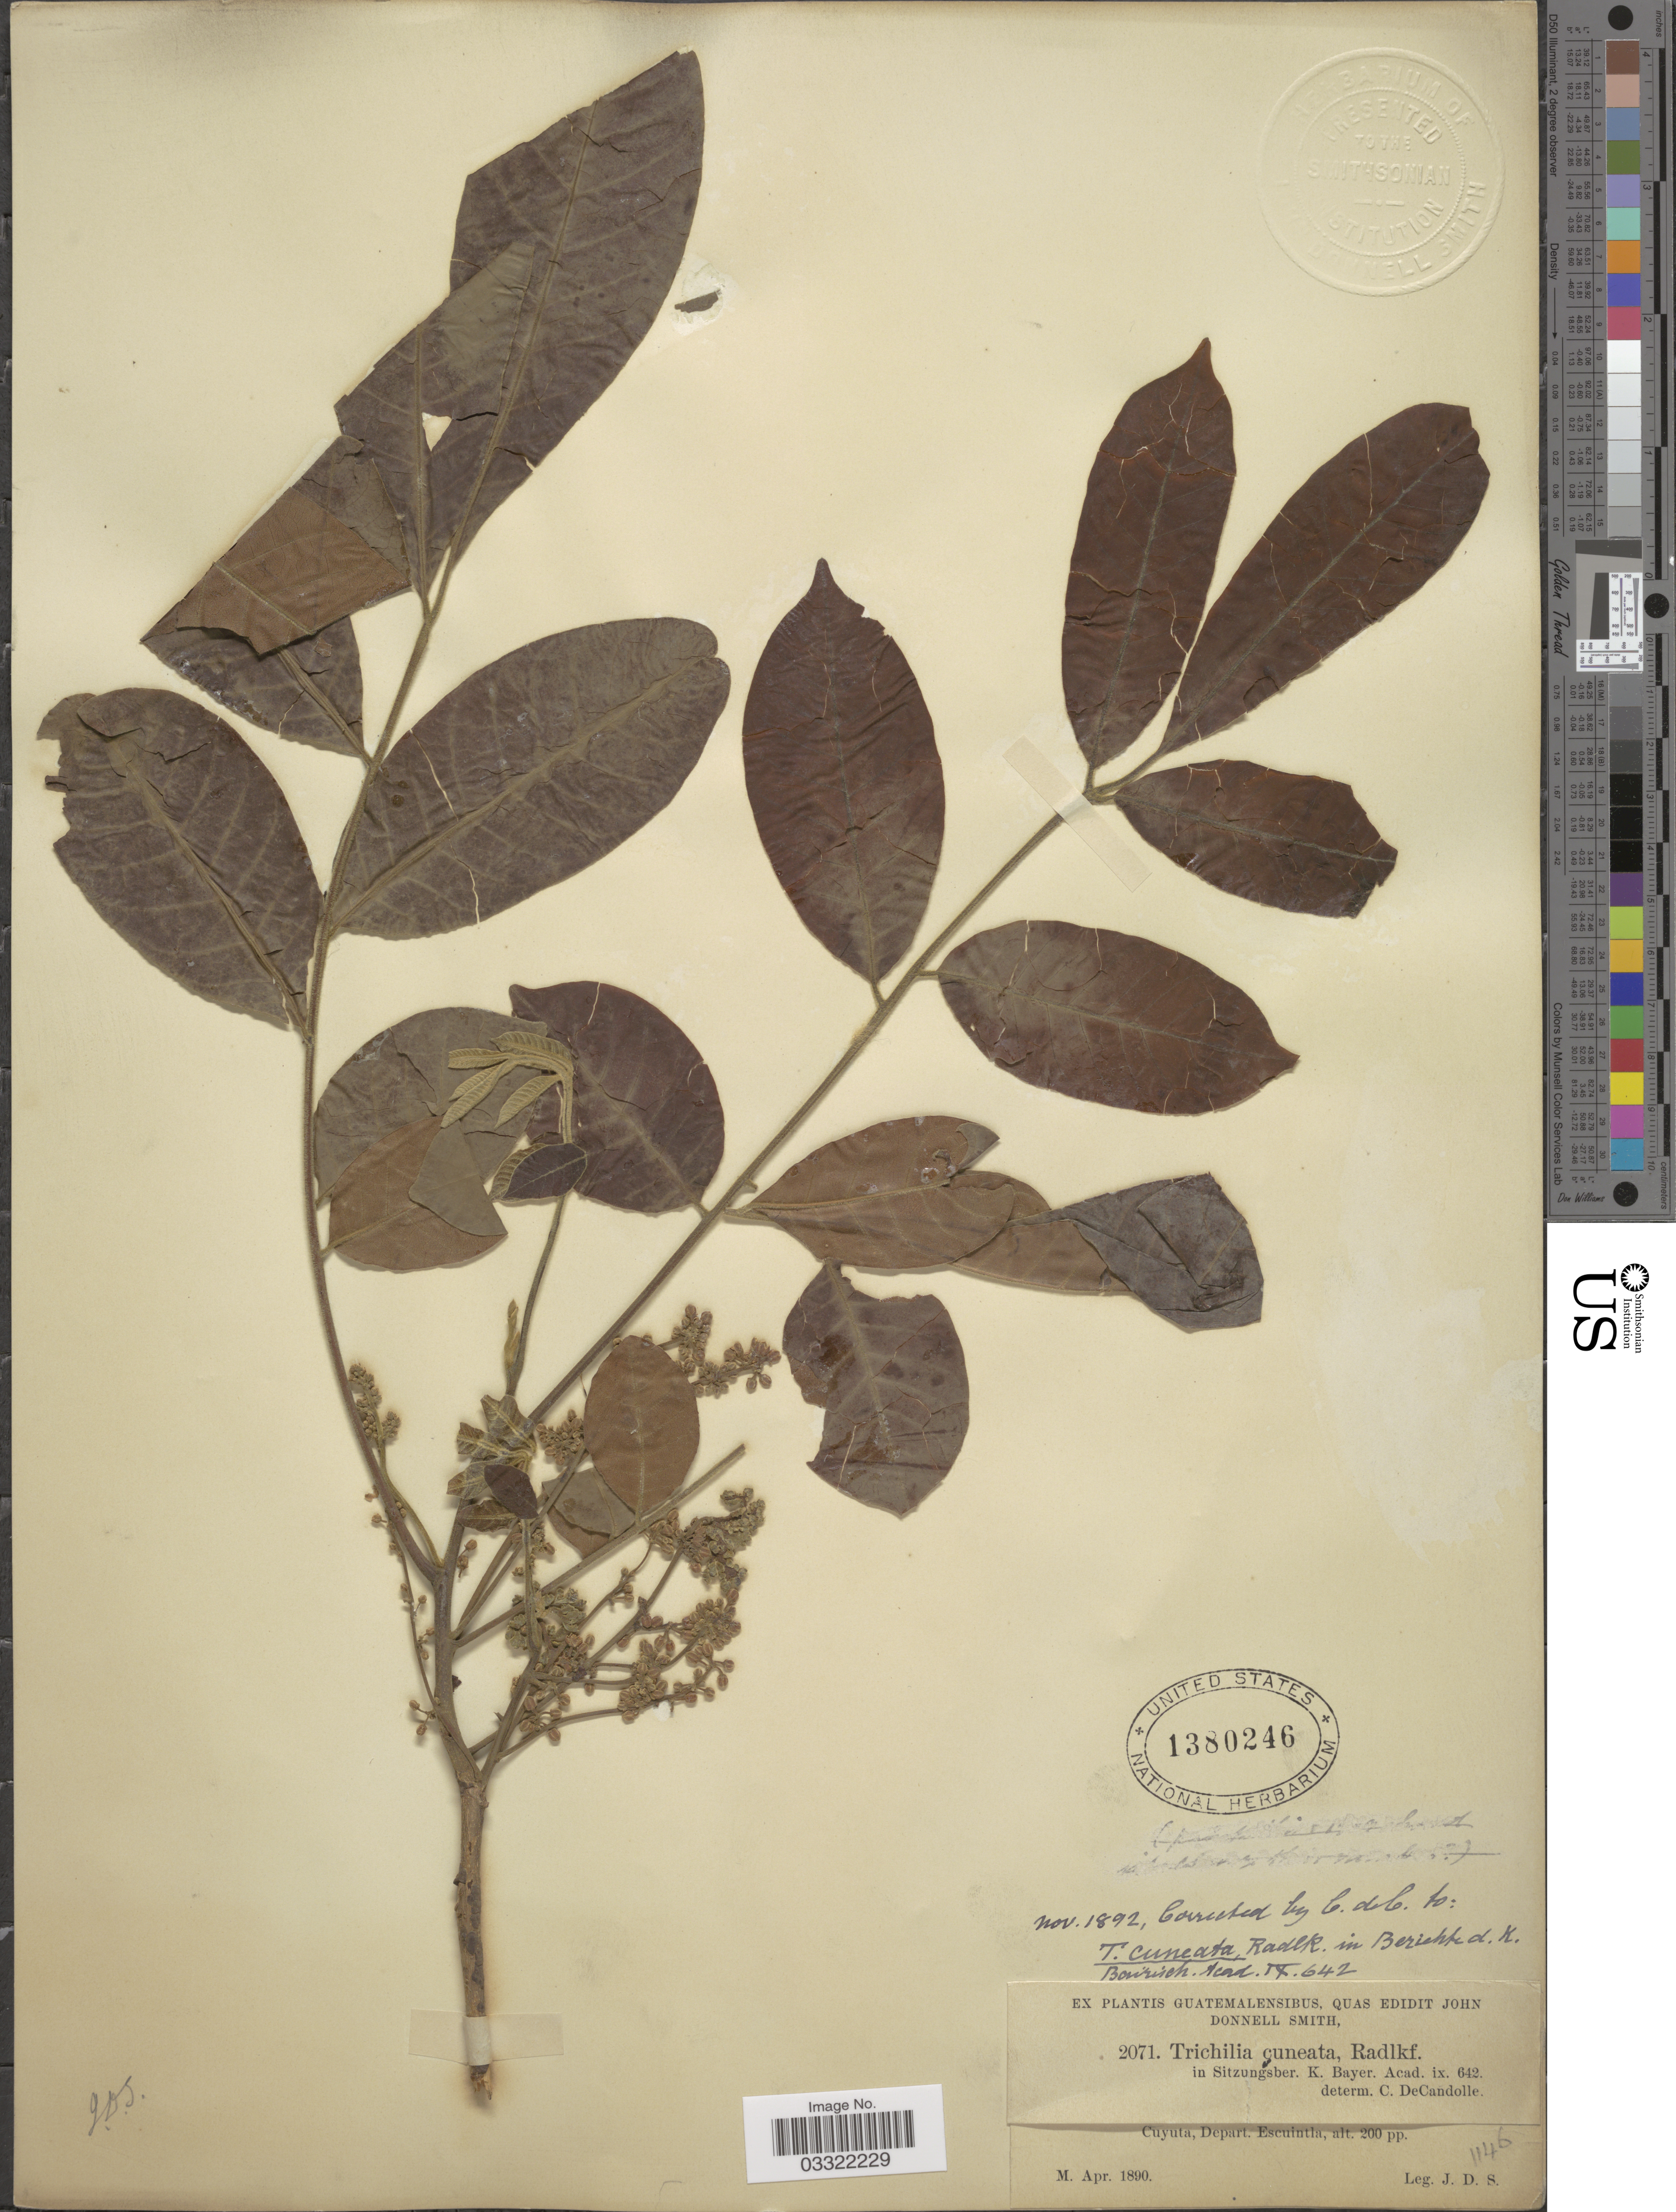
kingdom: Plantae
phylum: Tracheophyta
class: Magnoliopsida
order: Sapindales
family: Meliaceae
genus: Trichilia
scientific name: Trichilia cuneata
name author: Radlk.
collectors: J. Donnell Smith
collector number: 2071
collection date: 1890-04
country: Guatemala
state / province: Escuintla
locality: Cuyuta, Depart. Escuintla.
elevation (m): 61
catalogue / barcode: US 1380246